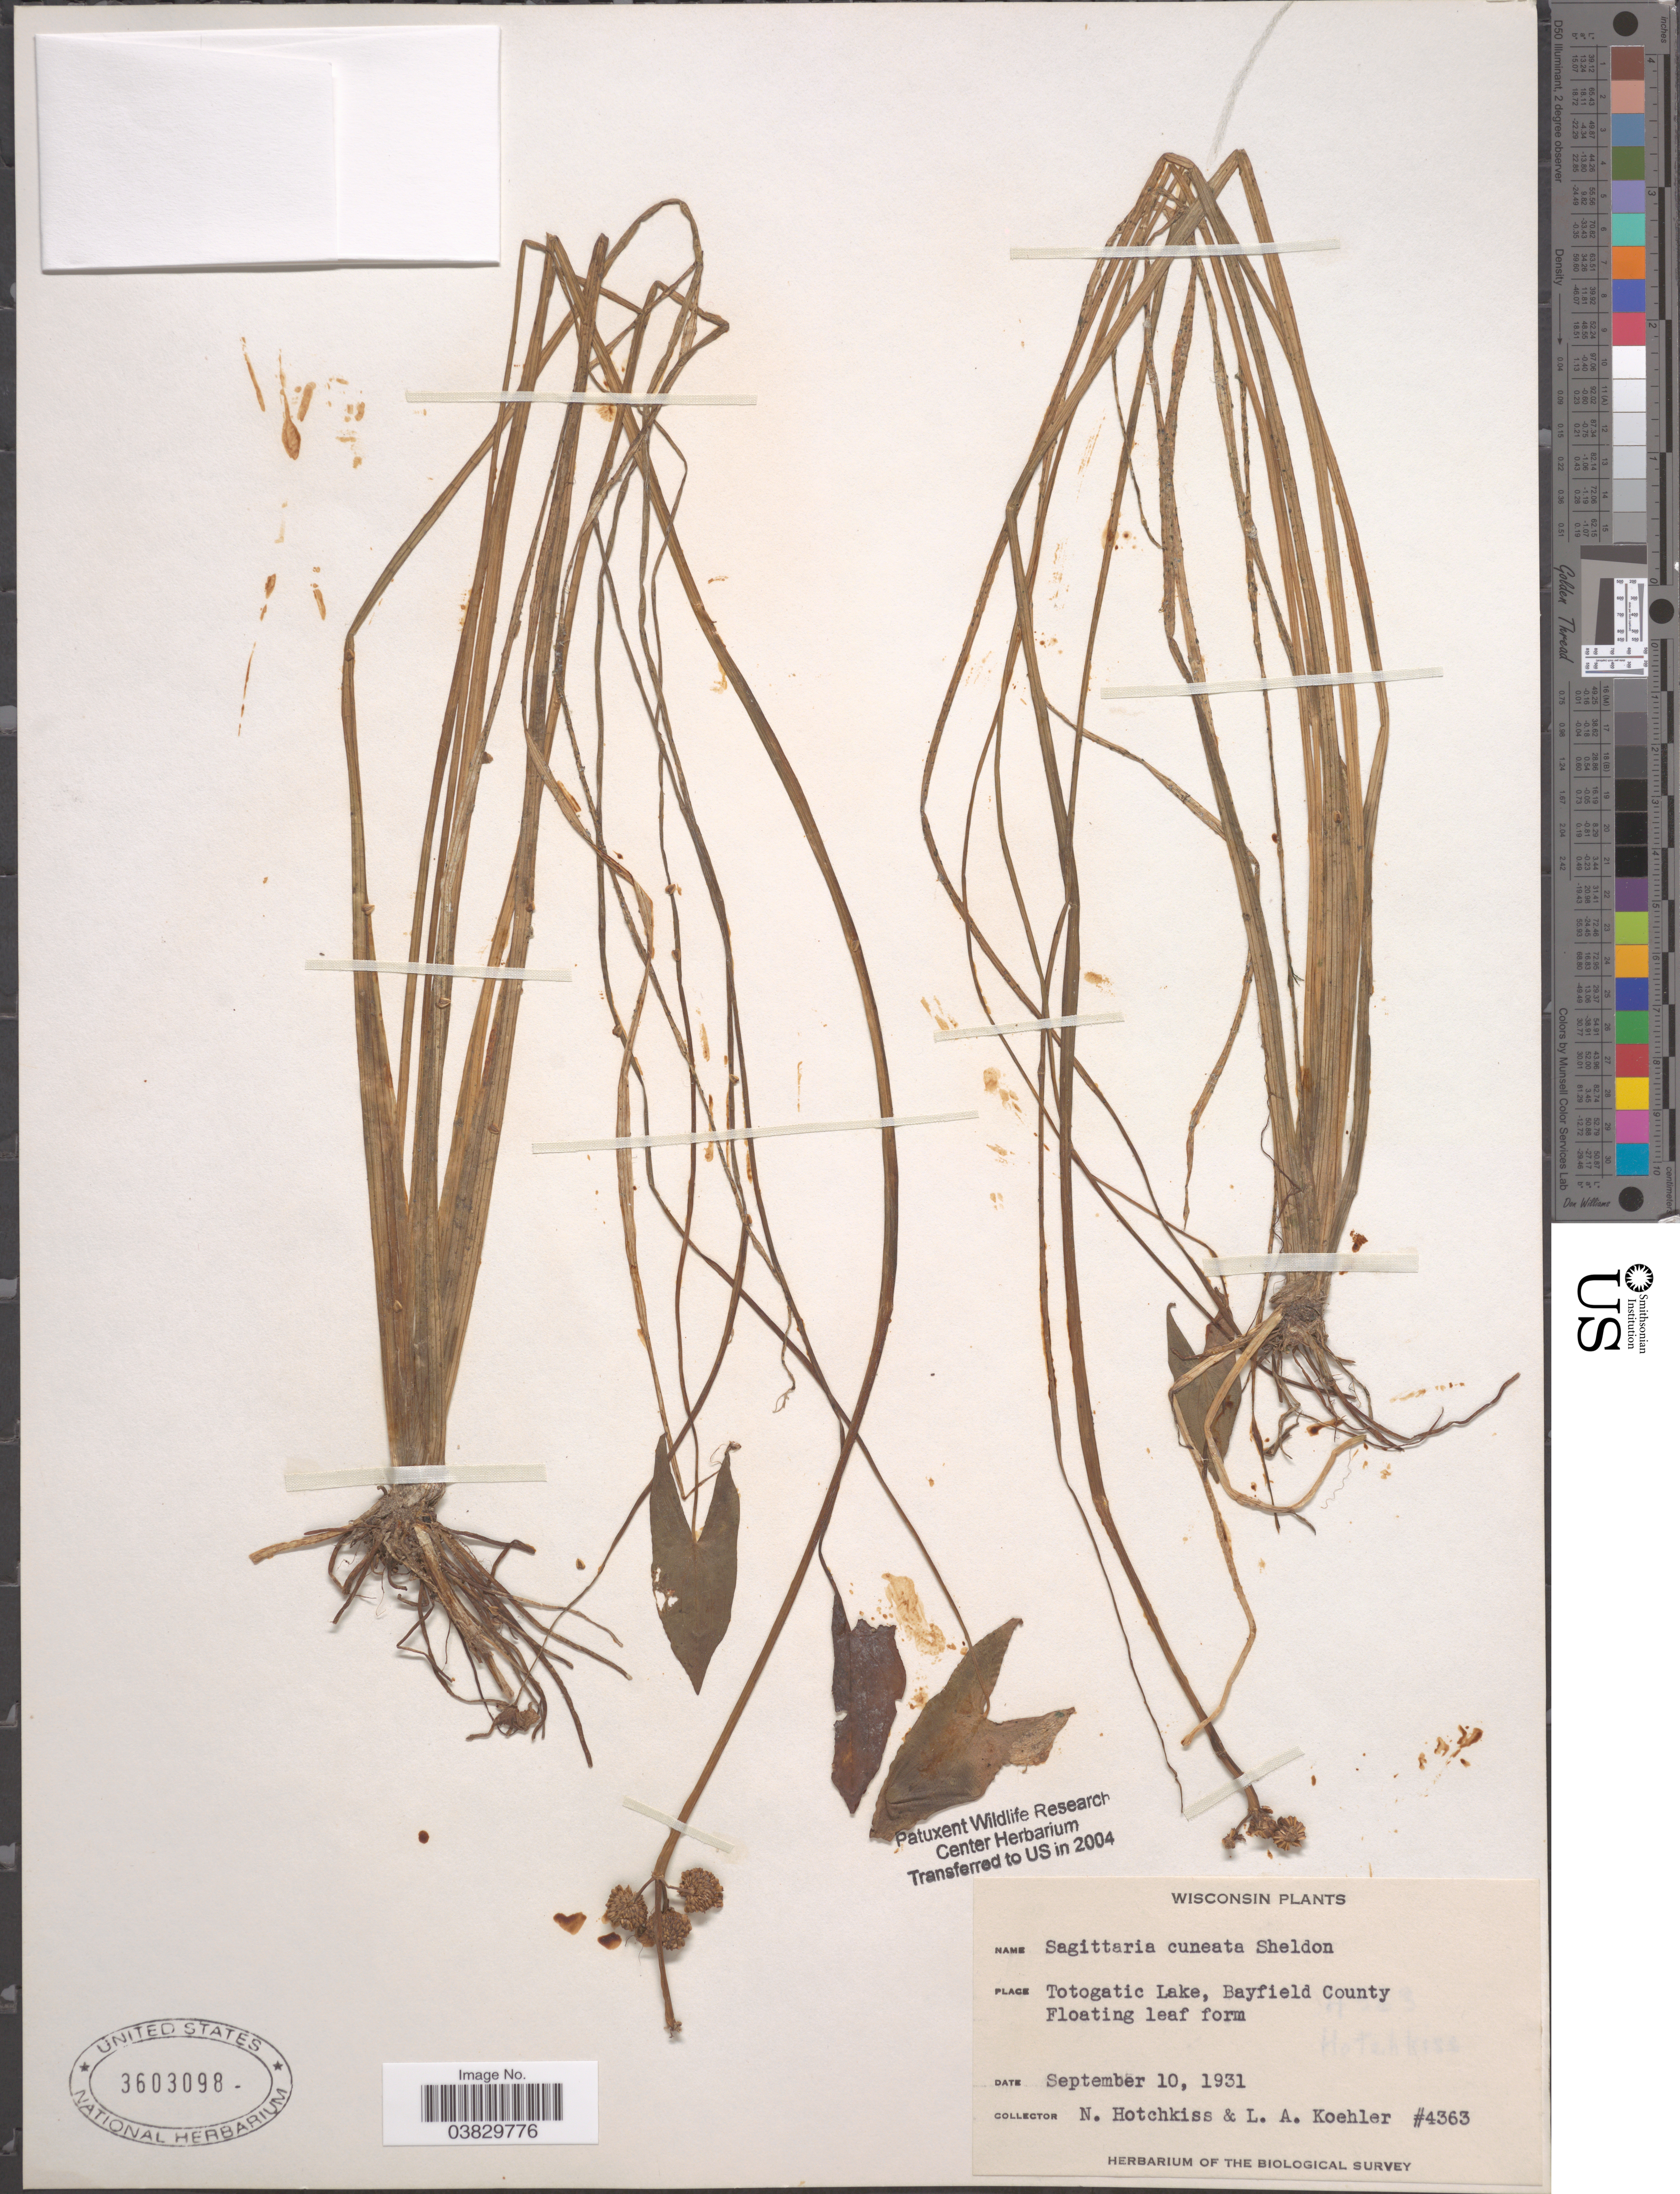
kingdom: Plantae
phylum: Tracheophyta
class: Liliopsida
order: Alismatales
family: Alismataceae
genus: Sagittaria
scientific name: Sagittaria cuneata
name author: E. Sheld.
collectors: N. Hotchkiss & L. Koehler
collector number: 4363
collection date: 1931-09-10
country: United States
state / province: Wisconsin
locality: Totogatic Lake, Bayfield County.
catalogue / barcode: US 3603098